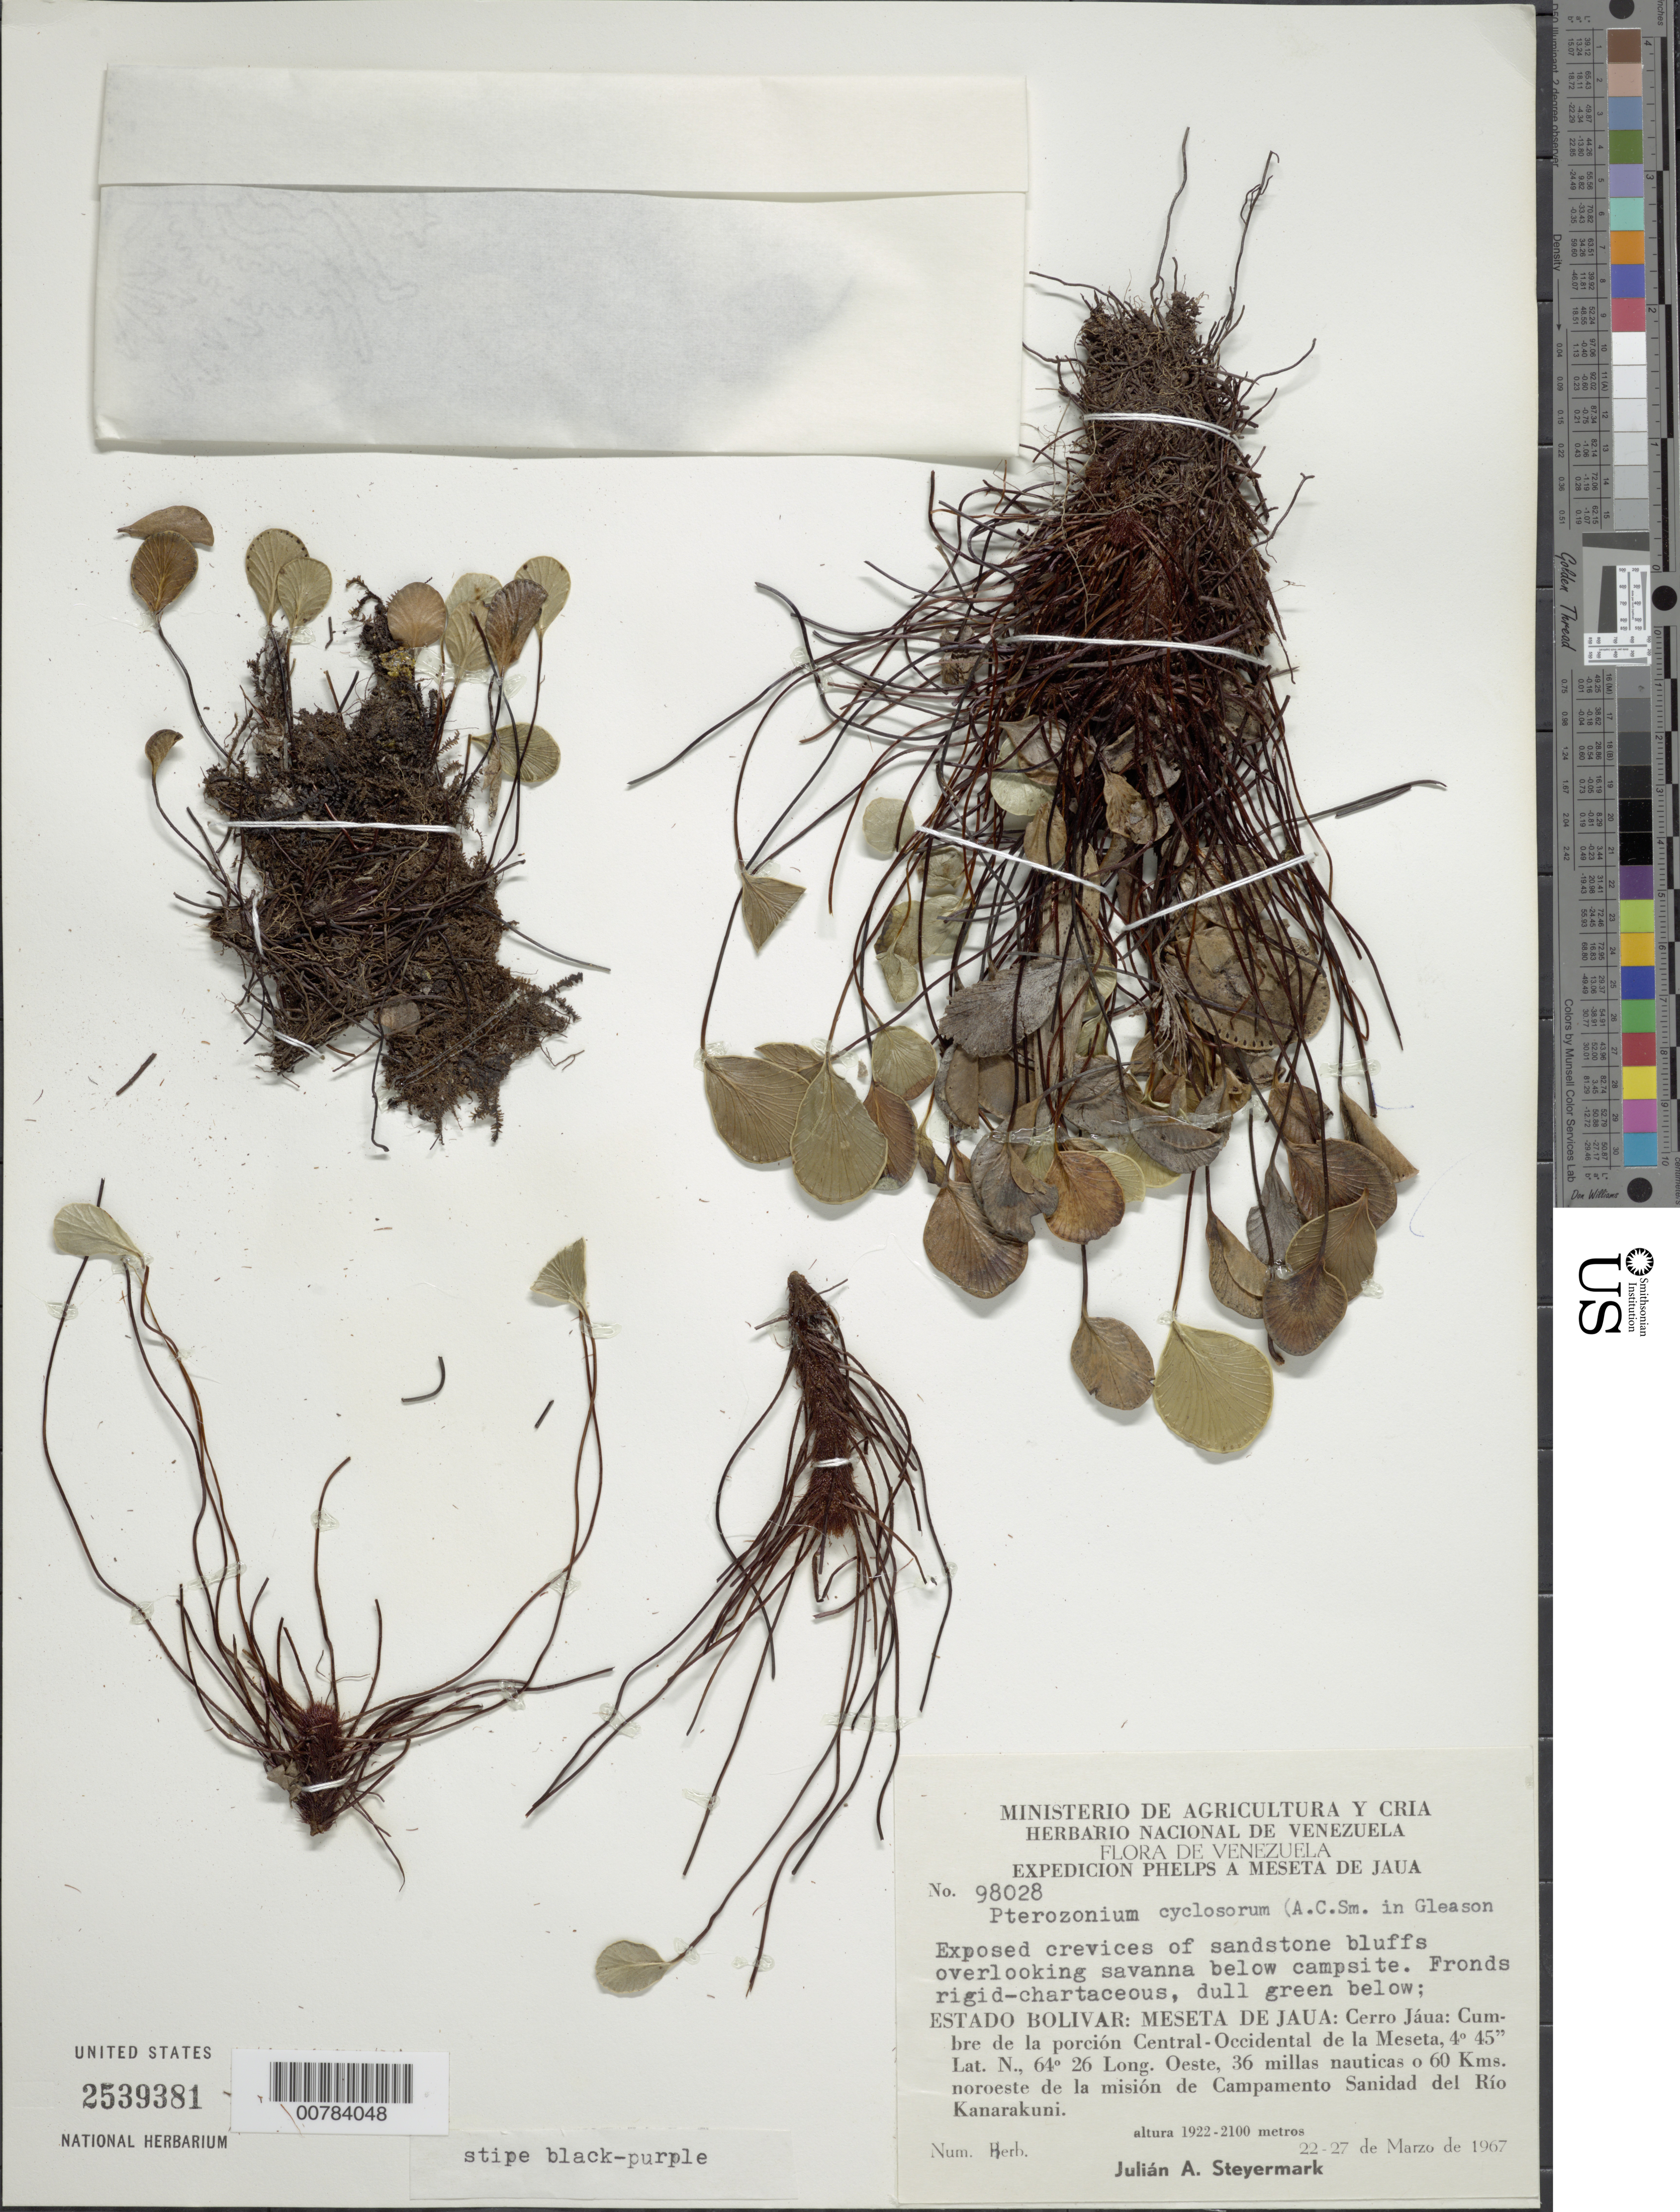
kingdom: Plantae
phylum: Tracheophyta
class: Polypodiopsida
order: Polypodiales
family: Pteridaceae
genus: Pterozonium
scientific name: Pterozonium cyclosorum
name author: A.C. Sm.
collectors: J. Steyermark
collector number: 98028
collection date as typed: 22-Mar-67 to 27-Mar-67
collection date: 1967-03-22/1967-03-27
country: Venezuela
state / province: Bolívar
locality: Meseta del Jaua: Cerro Jáua, cumbre de la porcion Central-Occidental de la Meseta, 36 millas nauticas o 60 km NO de la mision de Campamento Sanidad del Río Kanarakuni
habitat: Exposed crevices of sandstone bluffs over looking savanna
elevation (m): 1922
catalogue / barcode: US 2539381